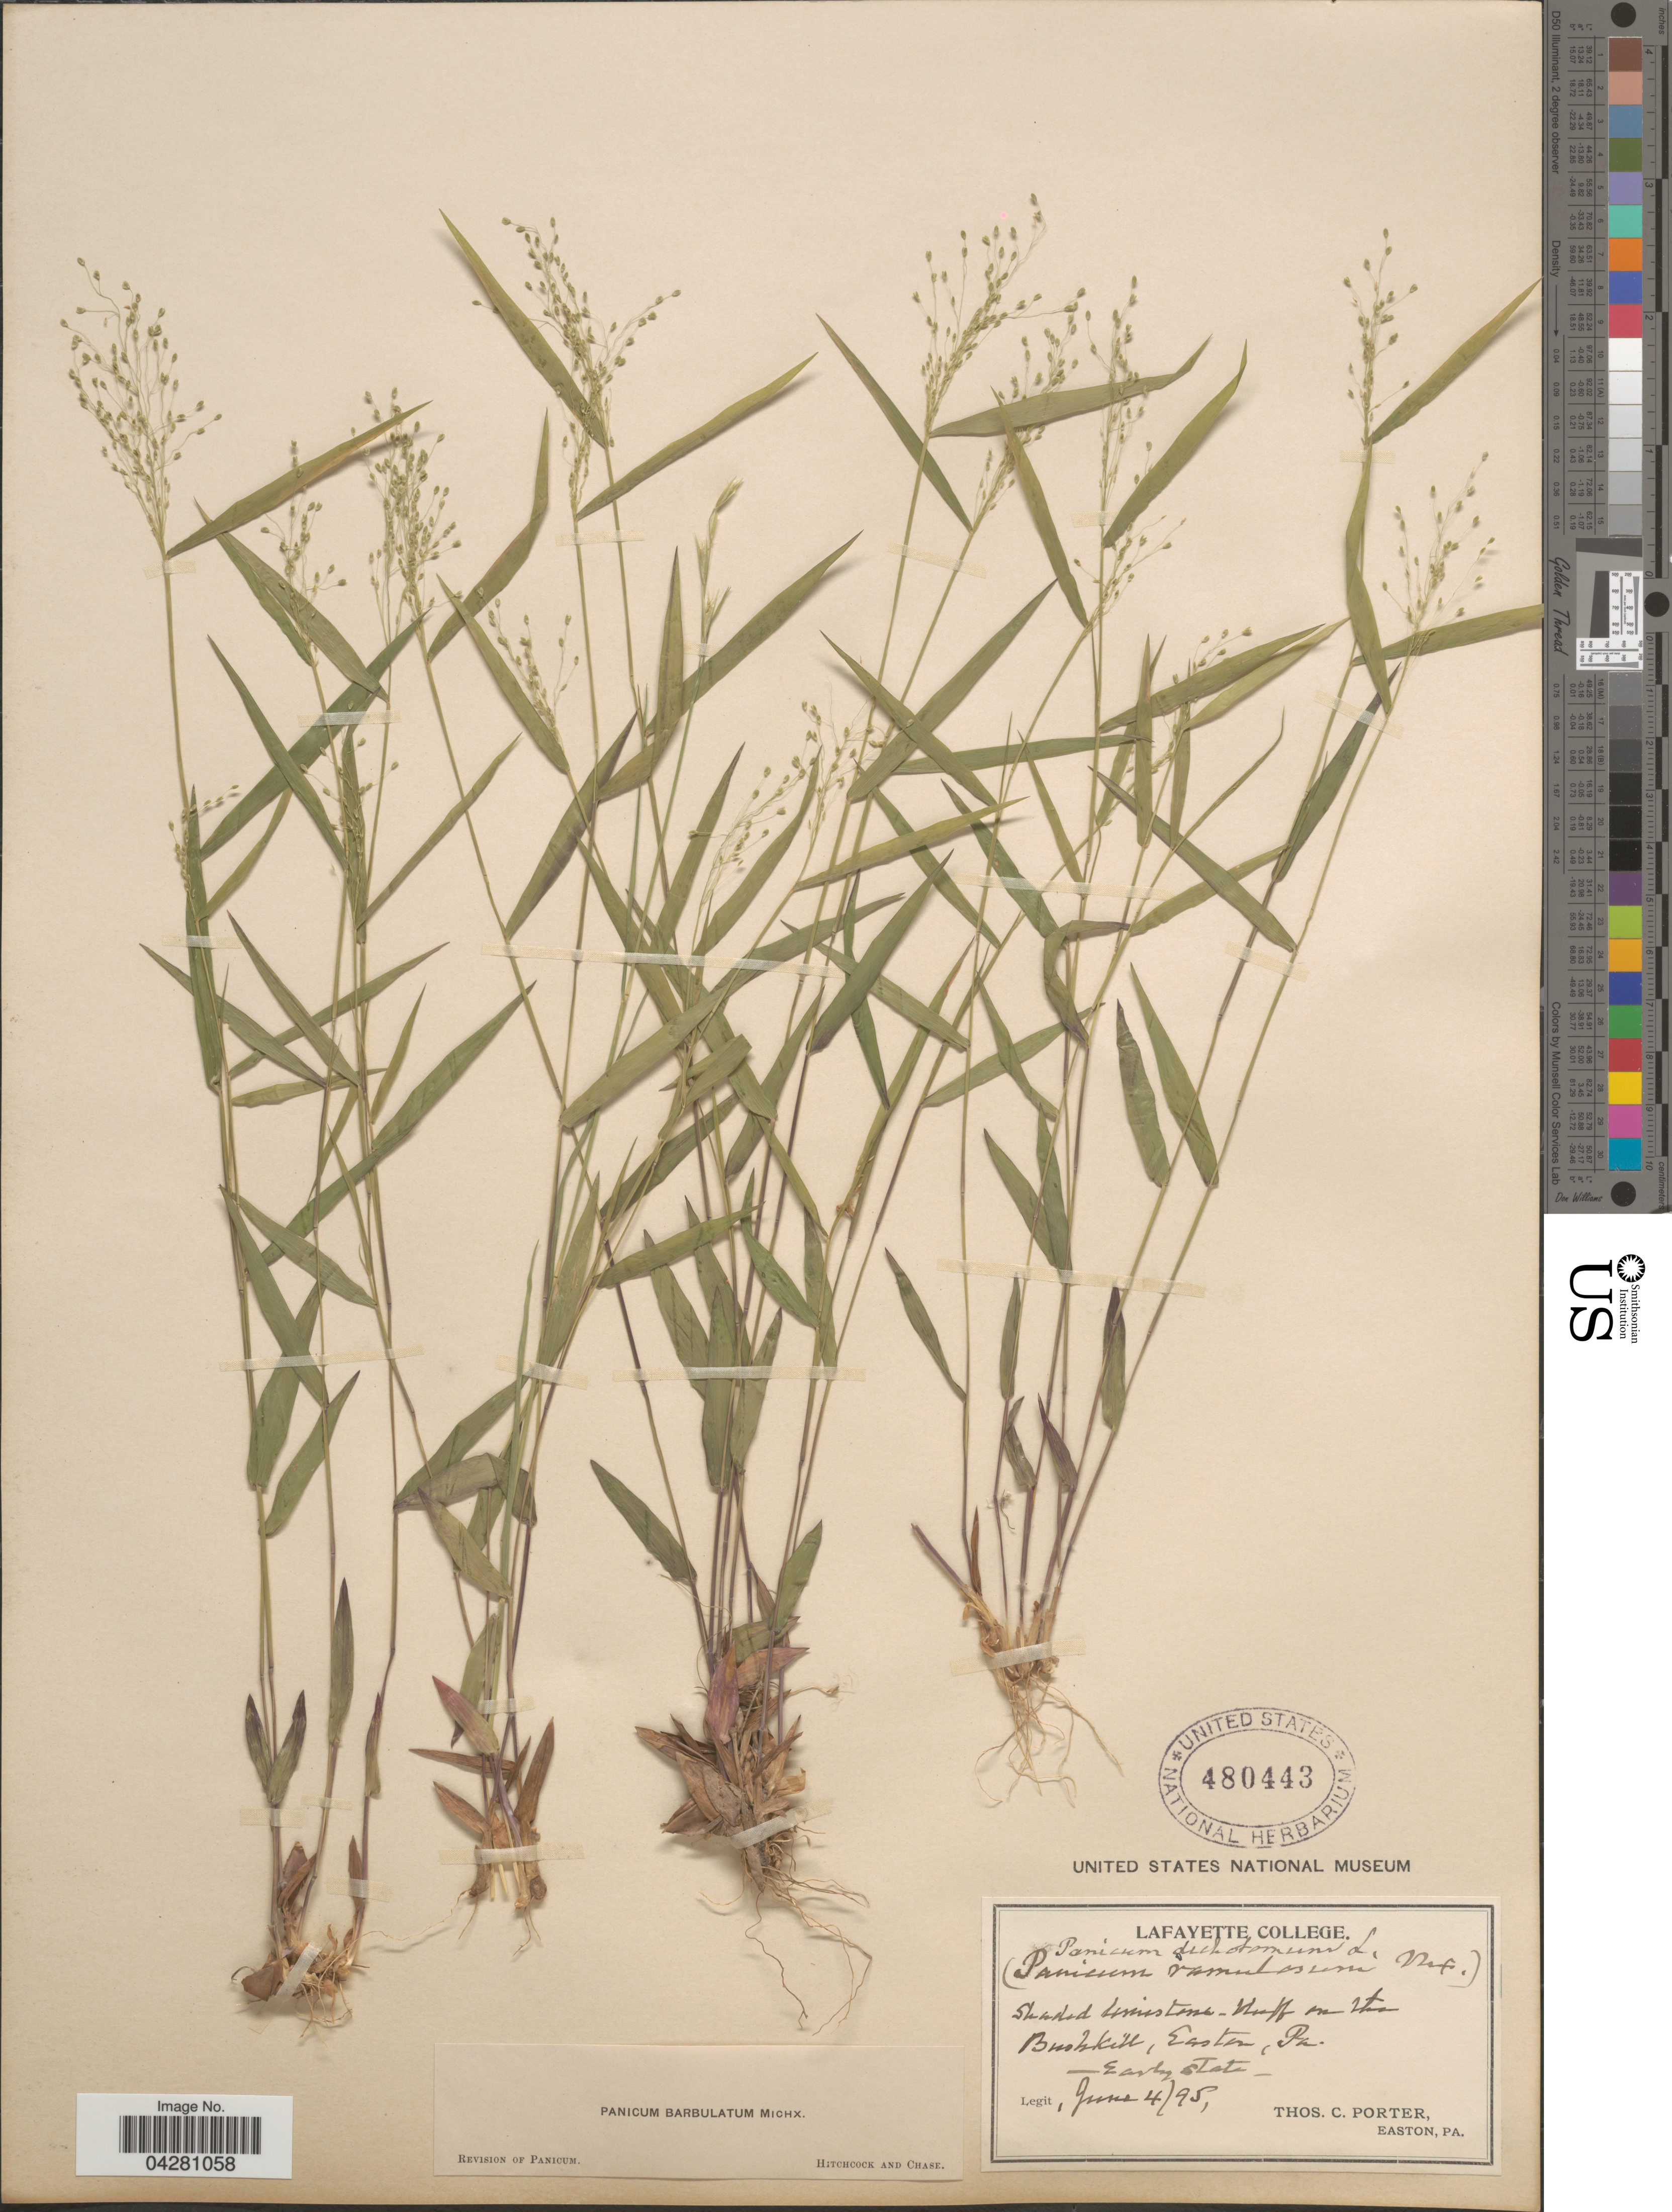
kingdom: Plantae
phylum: Tracheophyta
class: Liliopsida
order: Poales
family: Poaceae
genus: Dichanthelium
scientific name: Dichanthelium dichotomum var. dichotomum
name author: (L.) Gould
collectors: T. Porter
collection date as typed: Transcribed d/m/y: 4/6/95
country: United States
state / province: Pennsylvania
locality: Shaded limestone-bluff on Mts Bushkill, Easton.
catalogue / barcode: US 480443